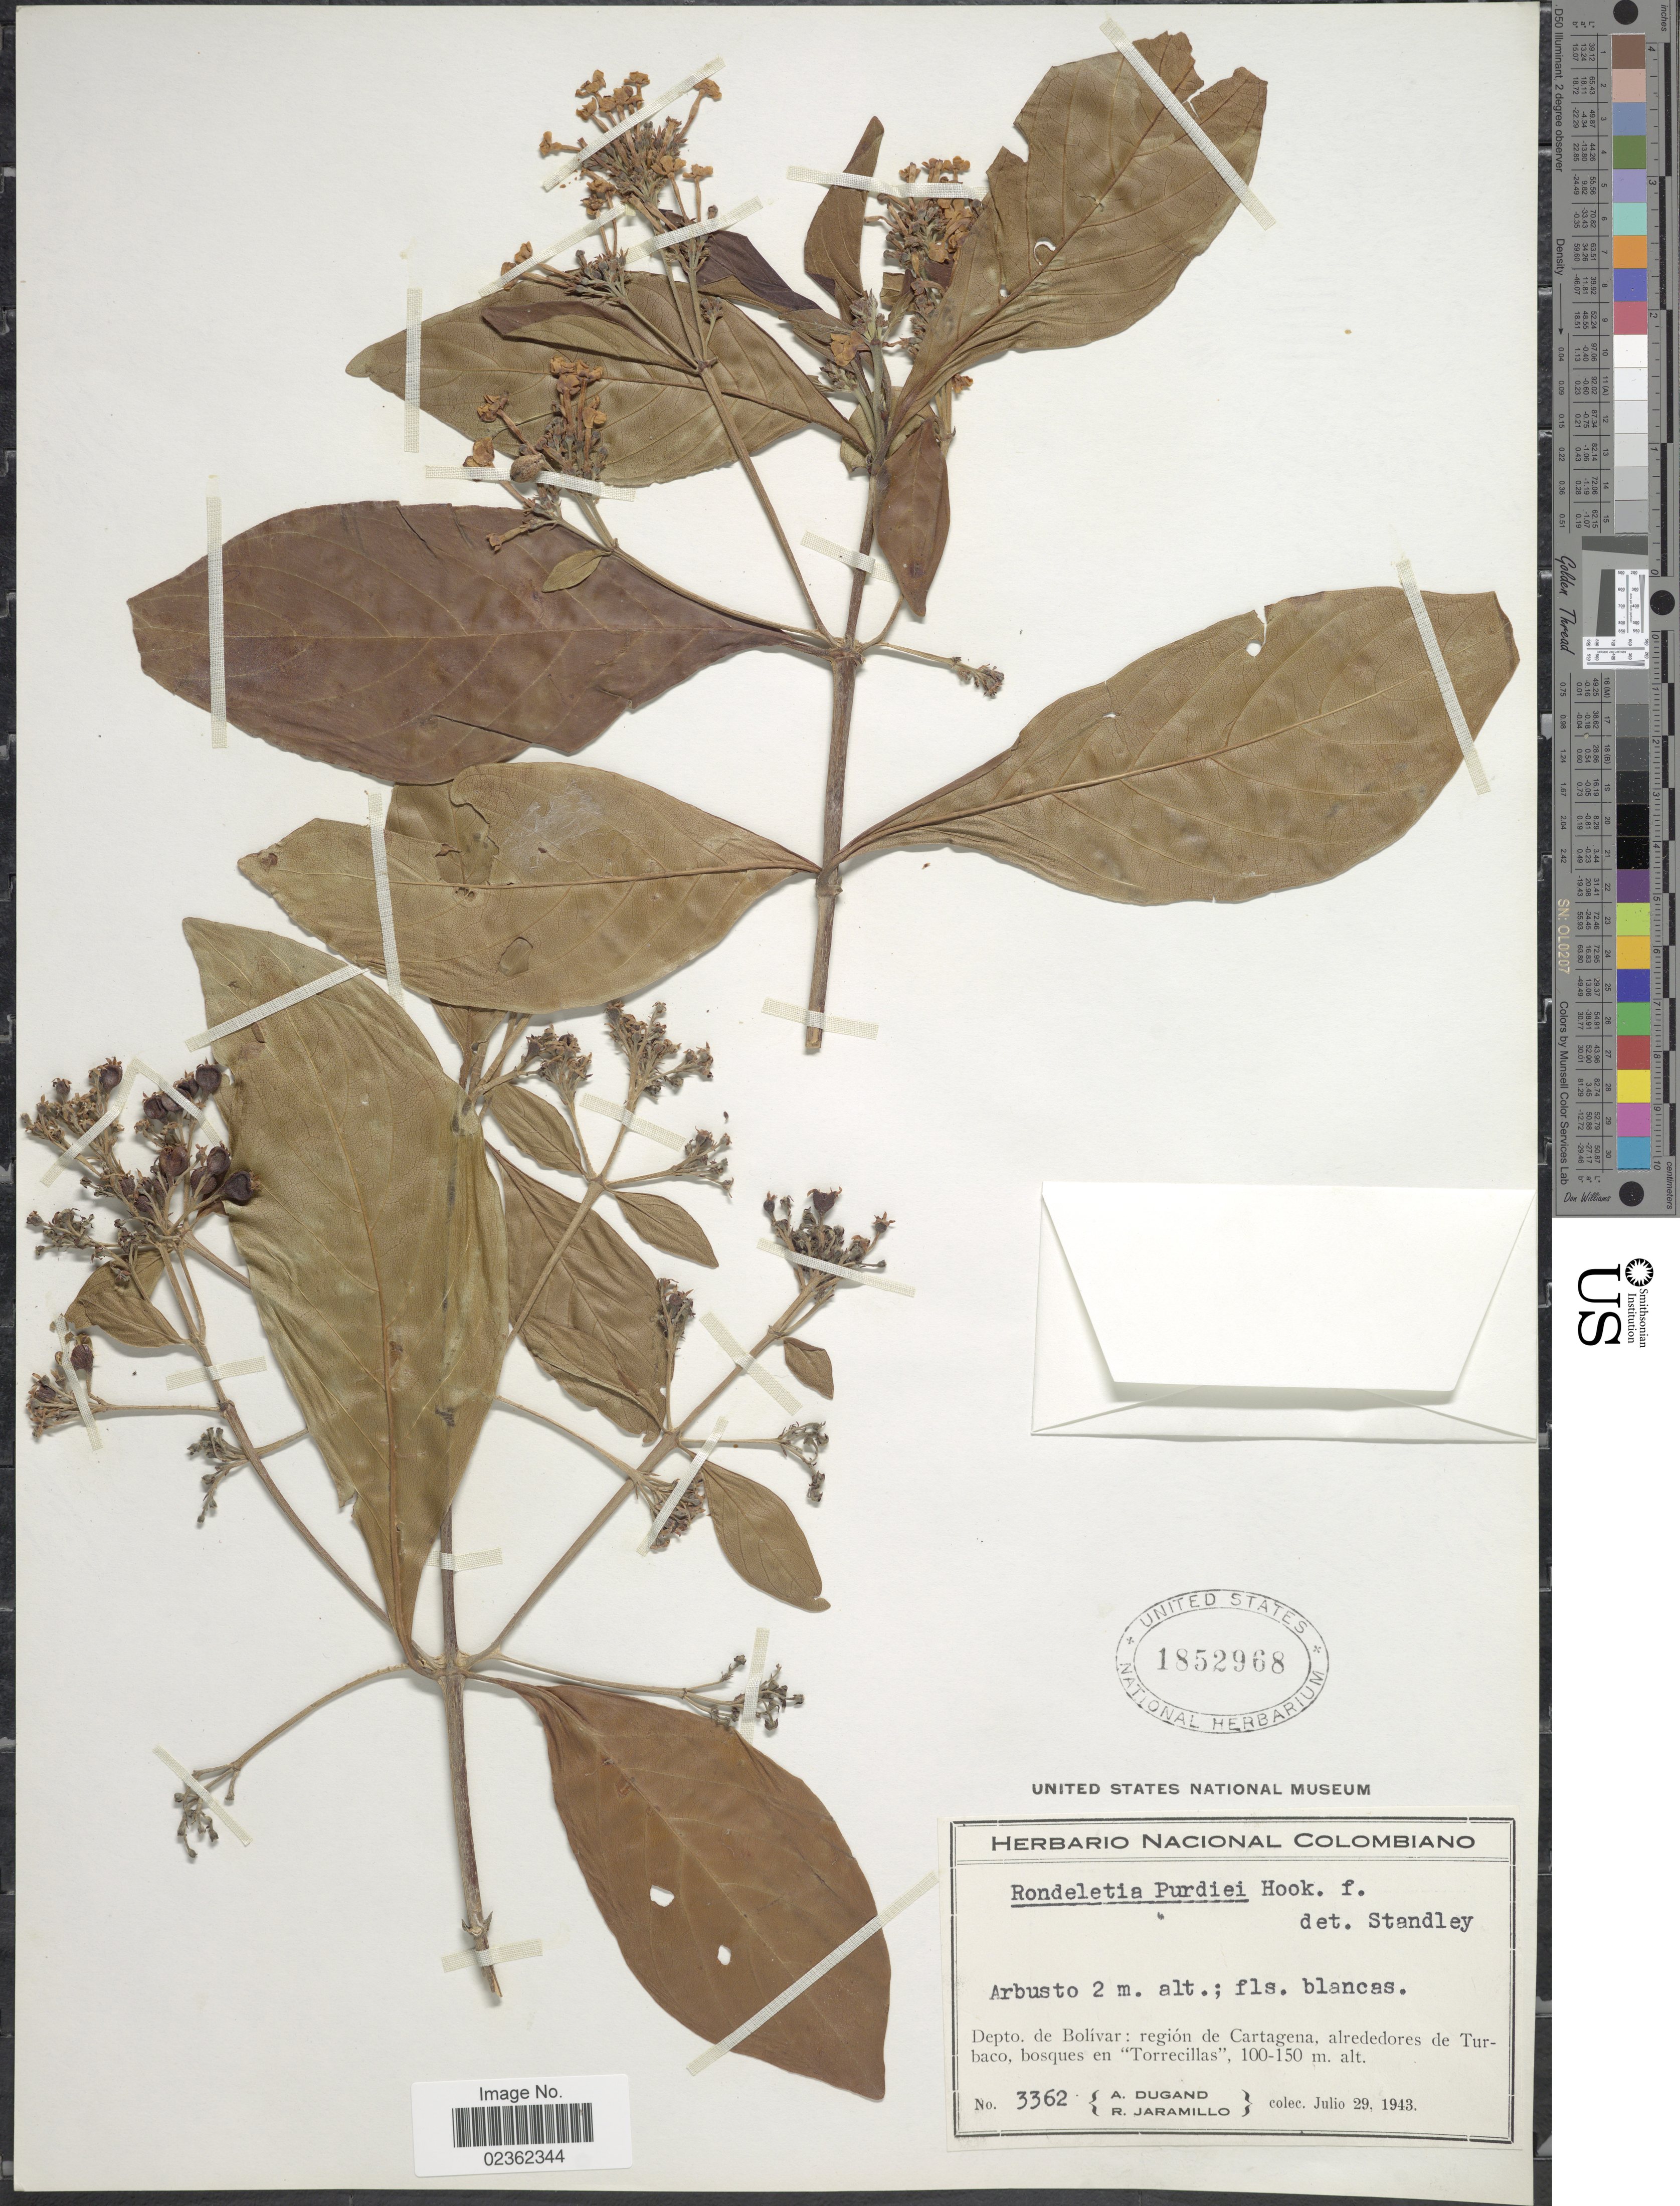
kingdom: Plantae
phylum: Tracheophyta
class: Magnoliopsida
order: Gentianales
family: Rubiaceae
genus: Rondeletia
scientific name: Rondeletia purdiei var. purdiei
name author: Hook. f.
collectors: A. Dugand & R. Jaramillo M.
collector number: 3362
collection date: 1943-07-29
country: Colombia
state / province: Bolívar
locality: Region de Cartagena, alrededores de Turbaco, bosques en "Torrecillas"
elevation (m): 100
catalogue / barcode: US 1852968